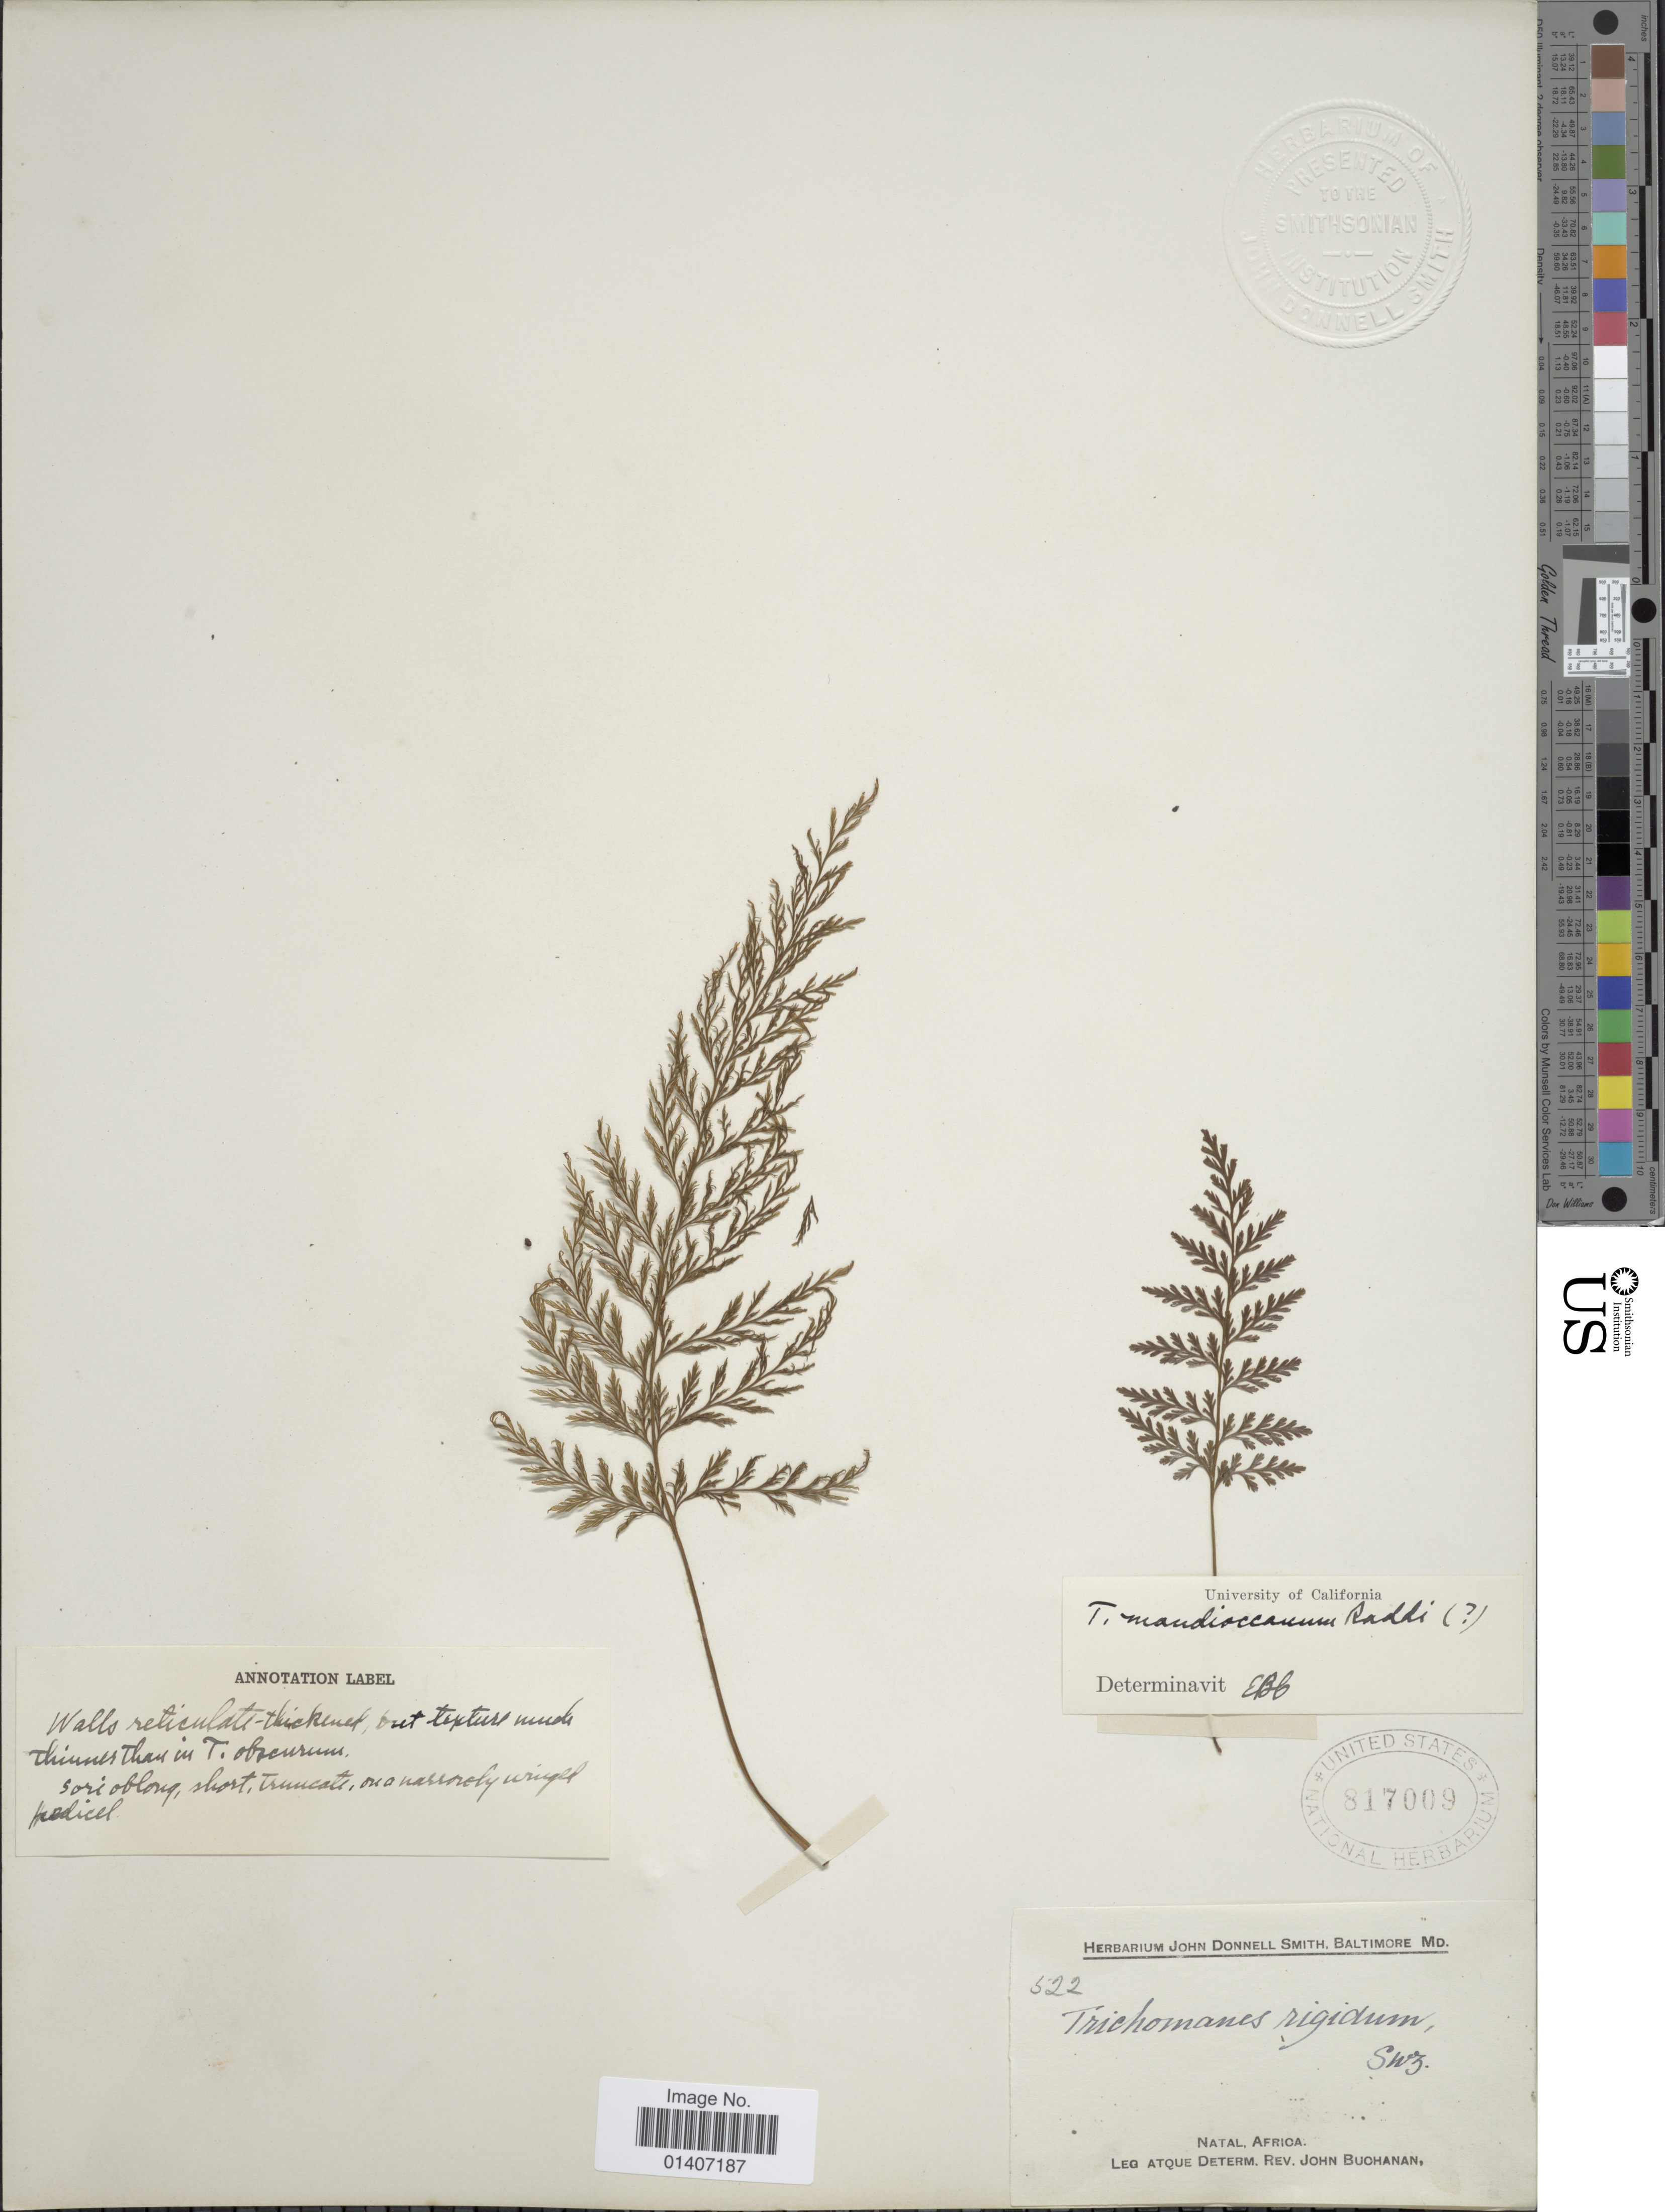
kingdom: Plantae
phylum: Tracheophyta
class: Polypodiopsida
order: Hymenophyllales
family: Hymenophyllaceae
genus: Abrodictyum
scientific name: Abrodictyum cupressoides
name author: (Desv.) Ebihara & Dubuisson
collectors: J. Buchanan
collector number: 522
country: South Africa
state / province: KwaZulu-Natal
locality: Natal Africa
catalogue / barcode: US 817009